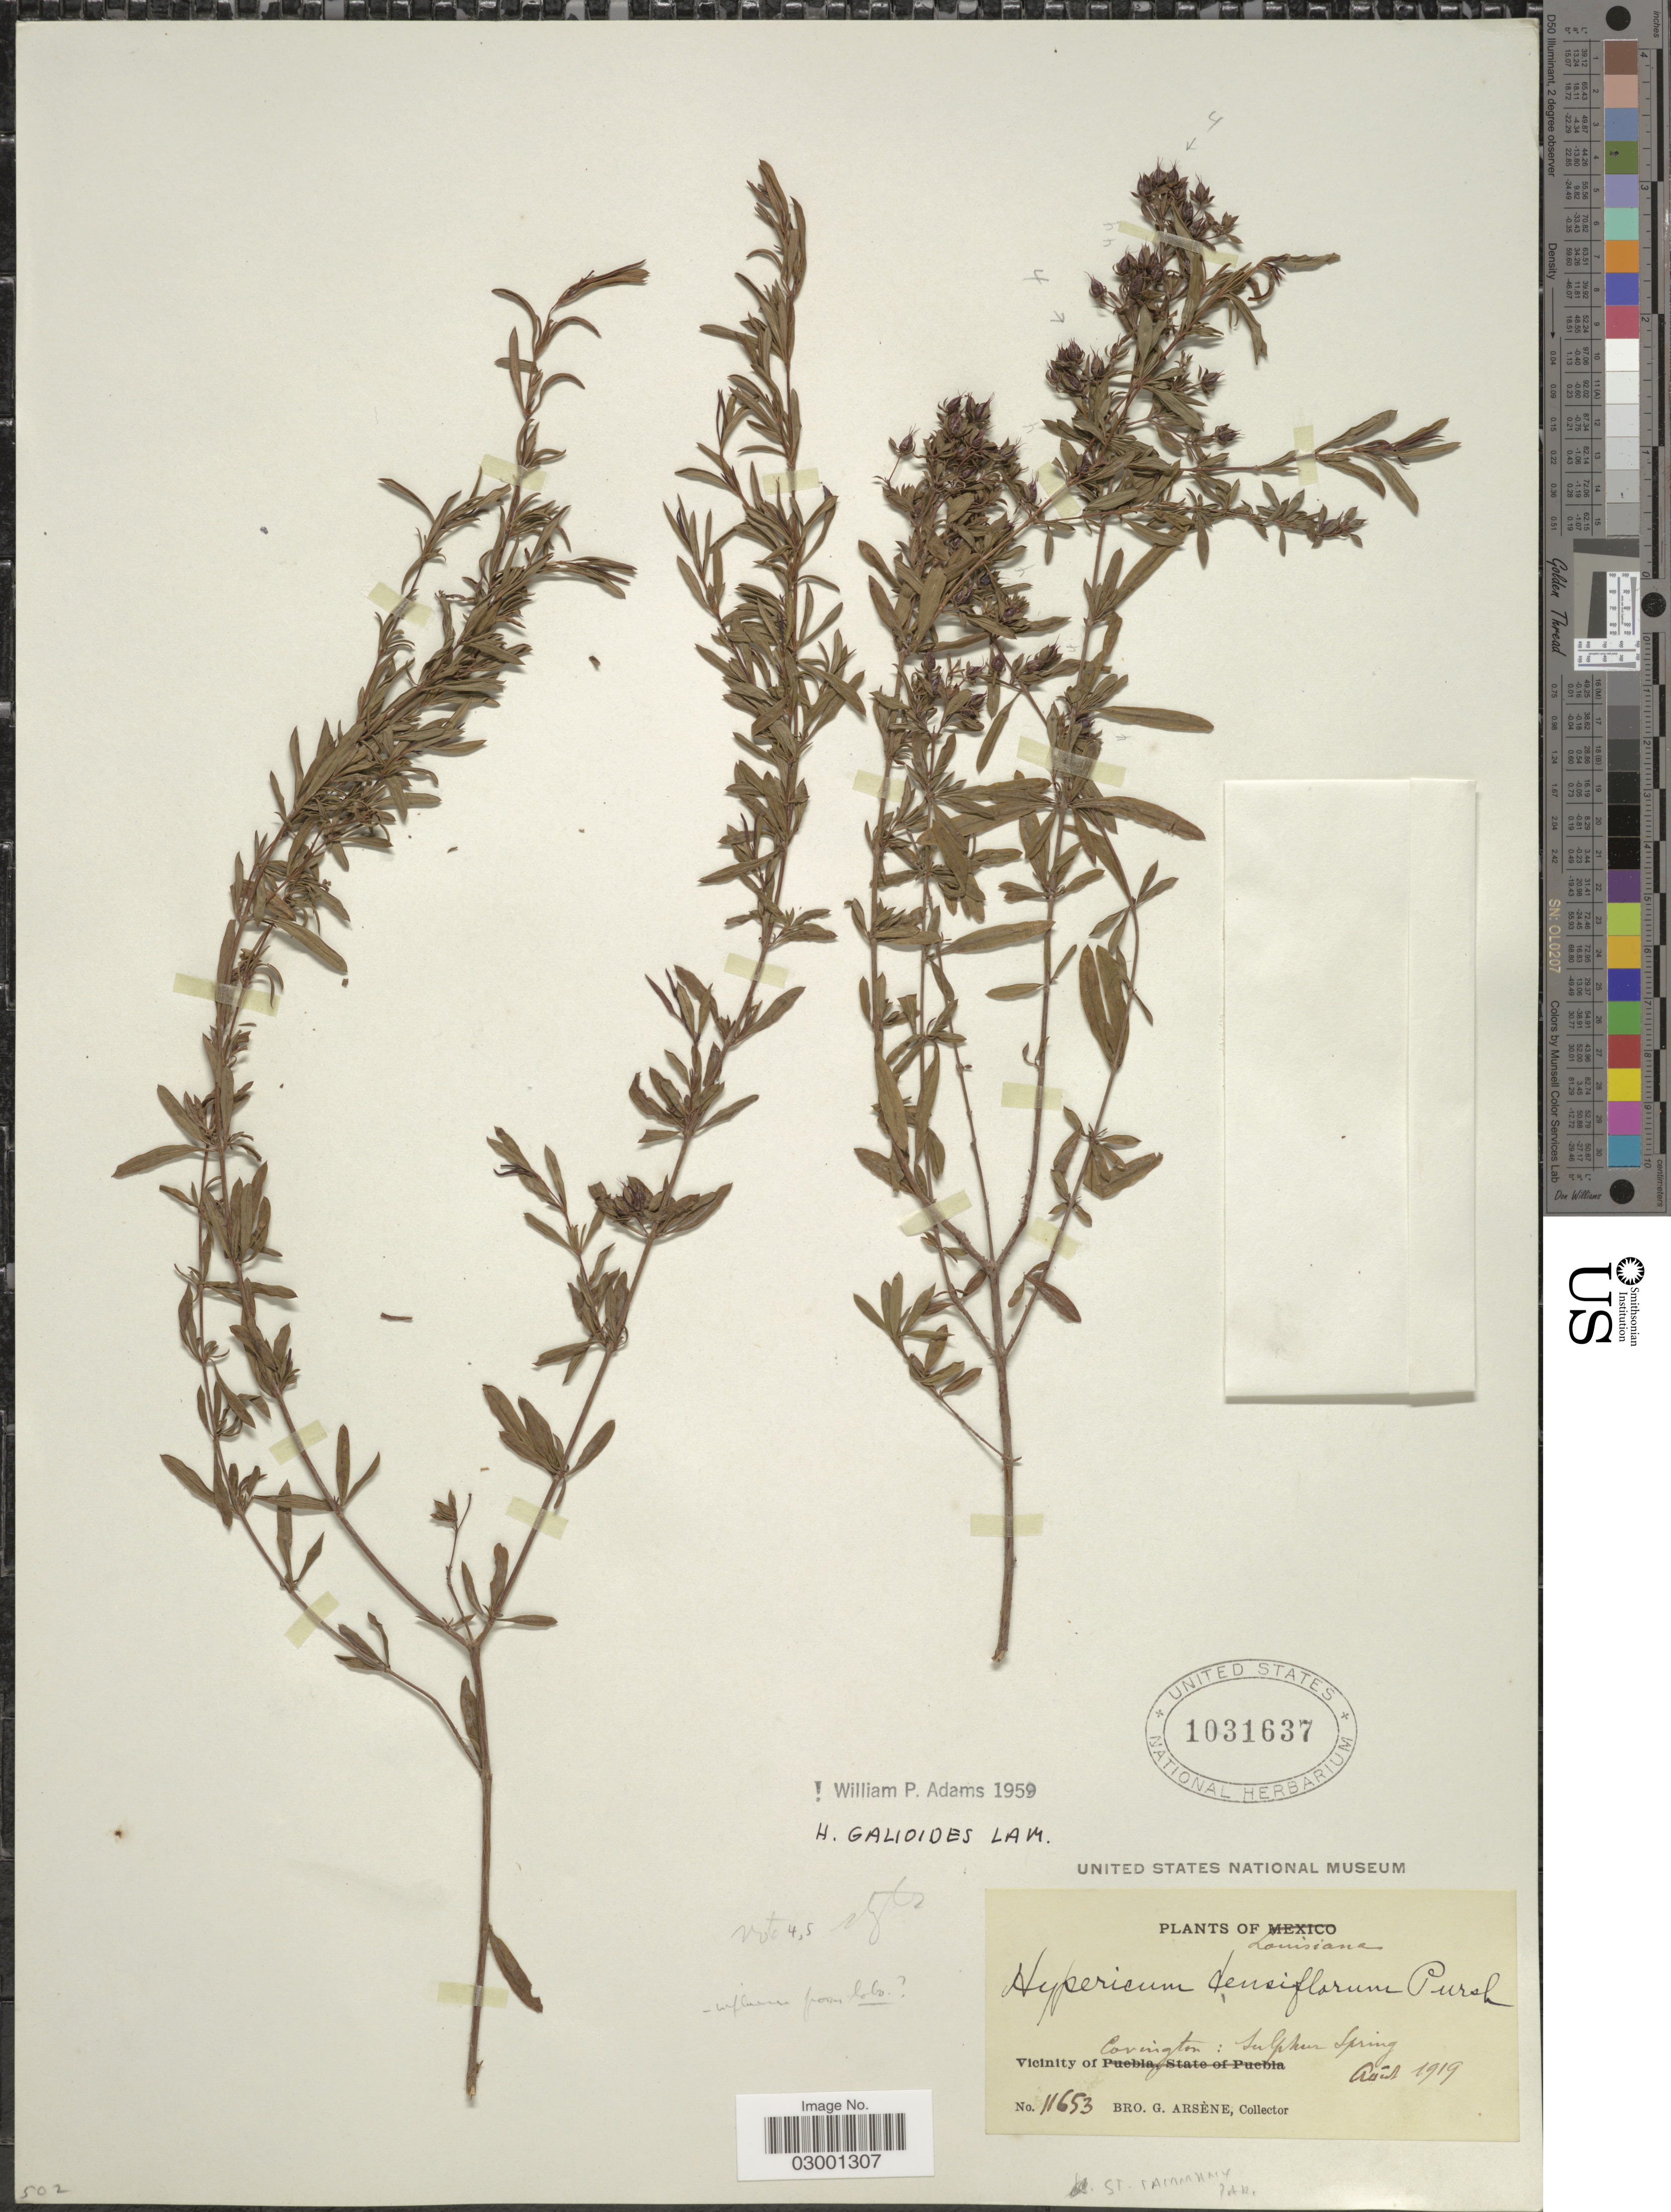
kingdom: Plantae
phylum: Tracheophyta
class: Magnoliopsida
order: Malpighiales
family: Hypericaceae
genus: Hypericum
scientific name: Hypericum galioides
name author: Lam.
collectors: Bro. G. Arsène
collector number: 11653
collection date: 1919-08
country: United States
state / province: Louisiana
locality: Vicinity of Covington: Sulphur Spring.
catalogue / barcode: US 1031637